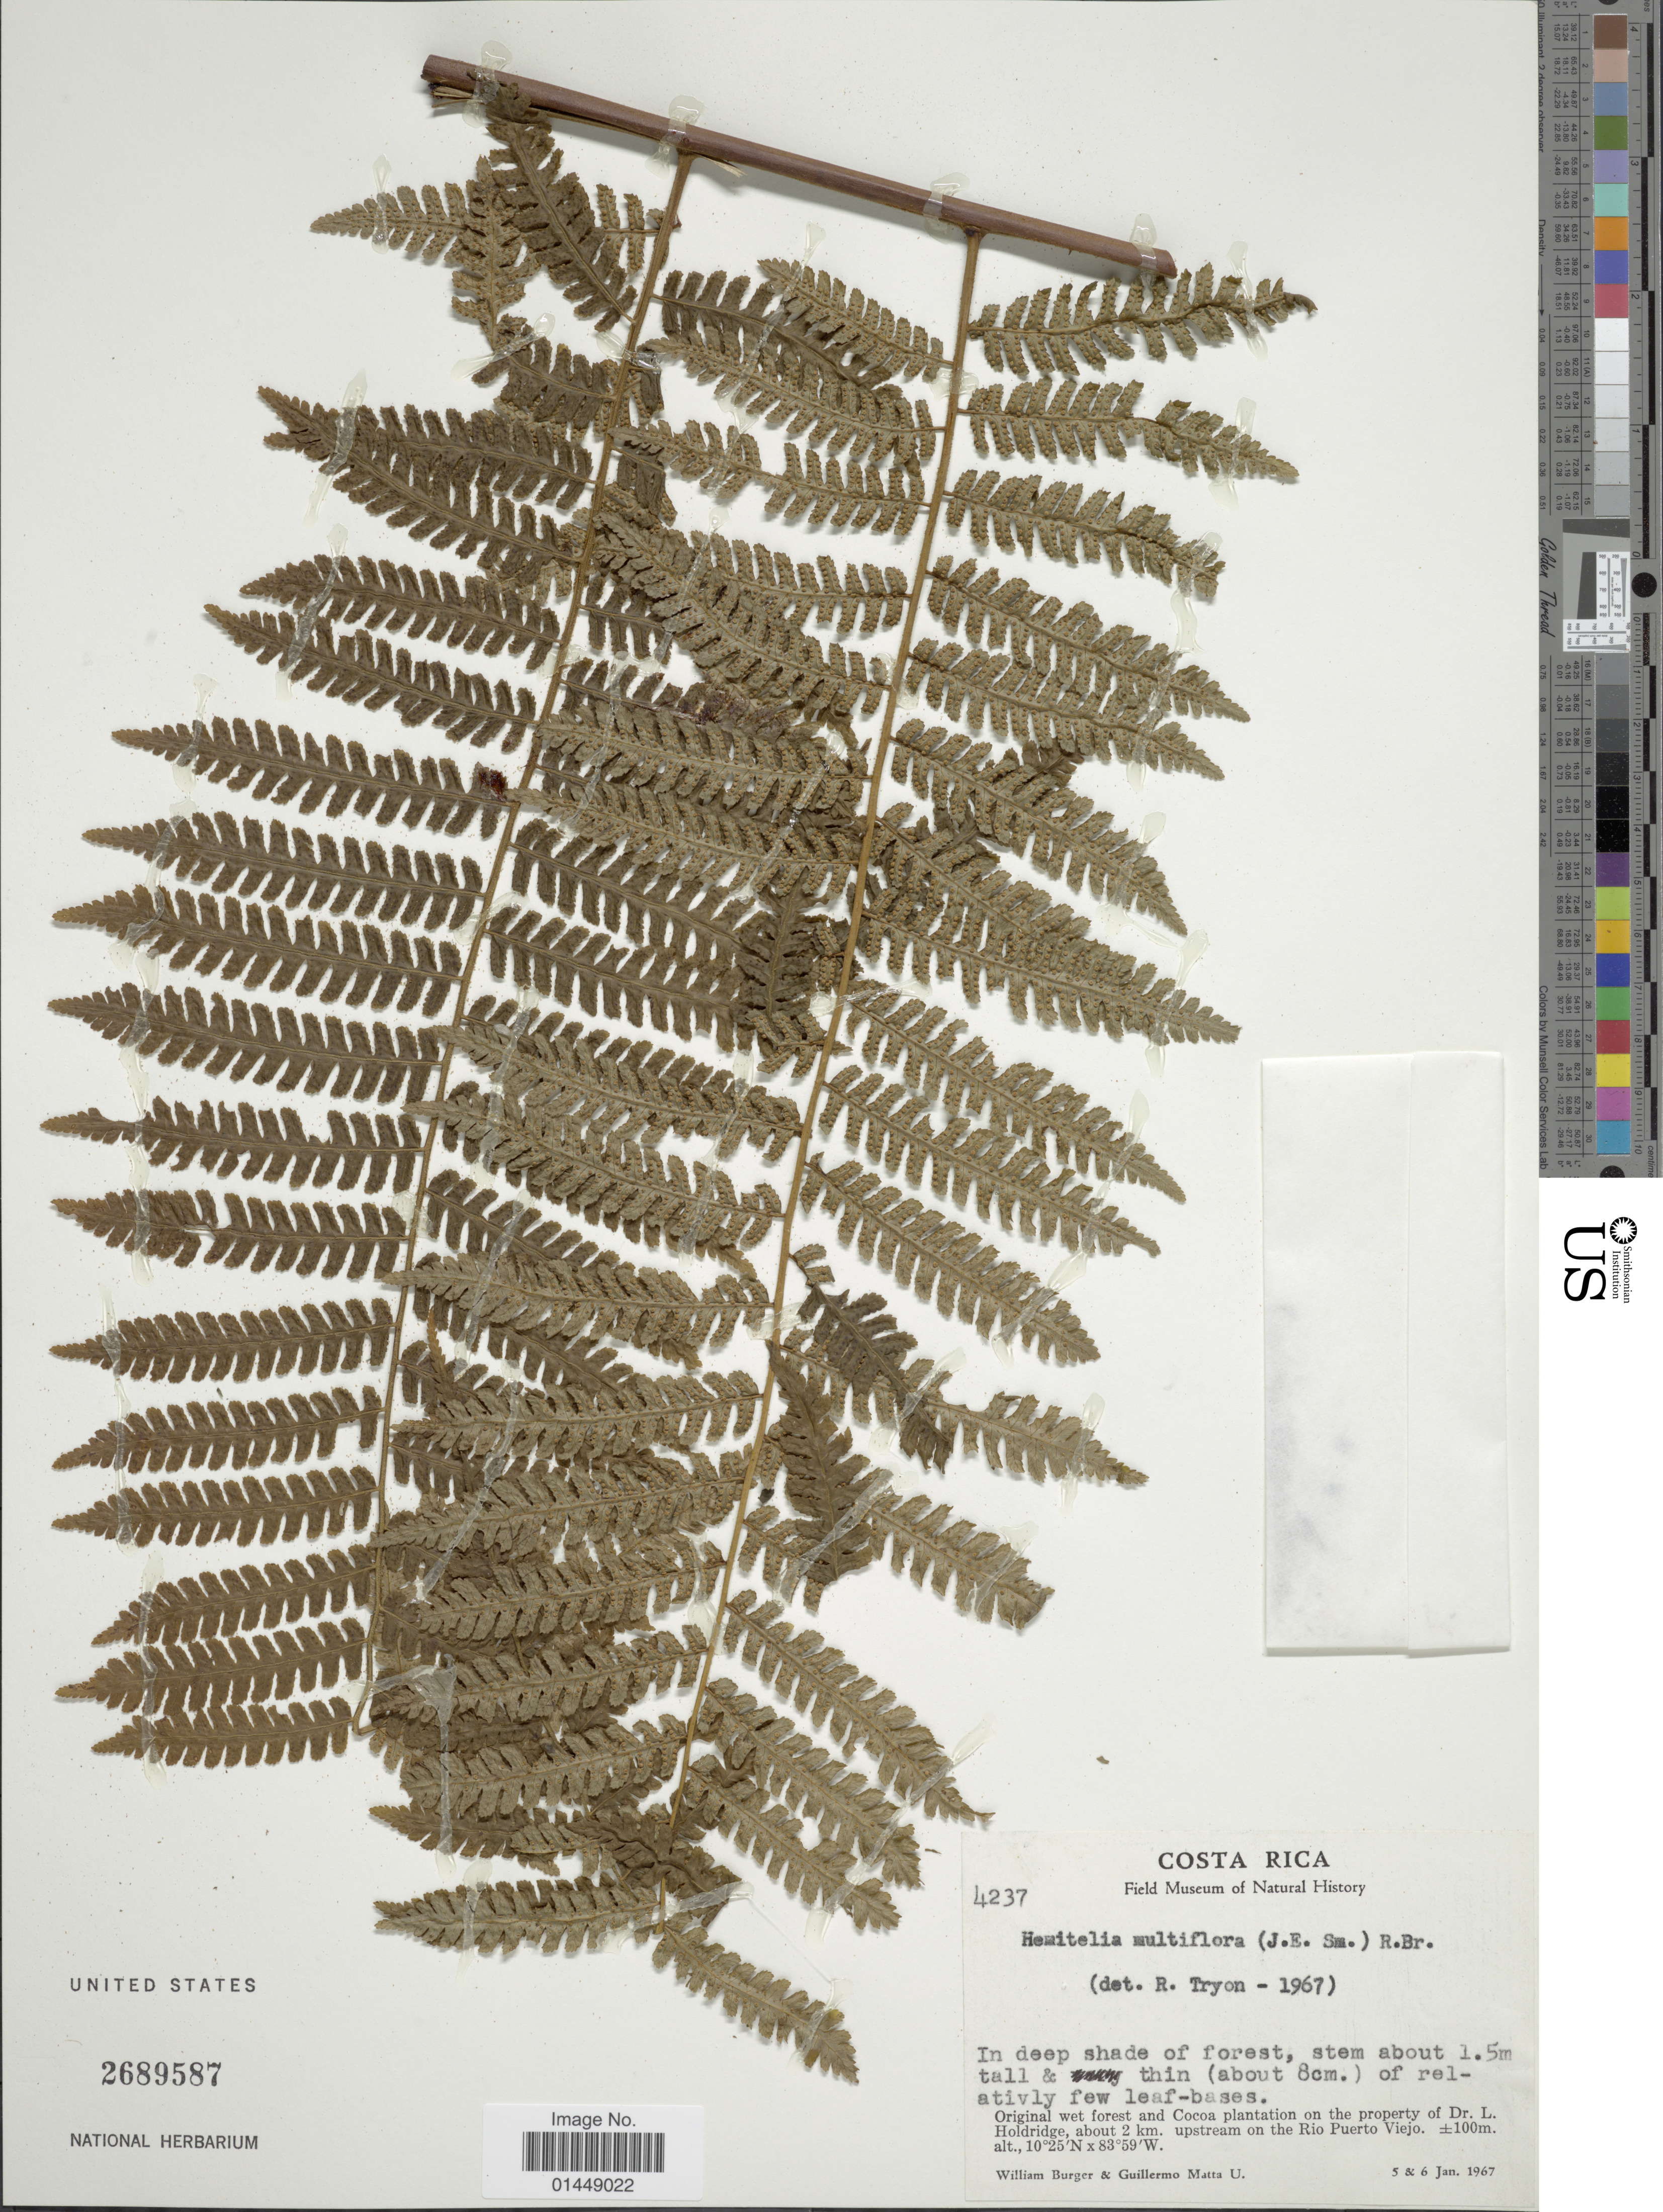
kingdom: Plantae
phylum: Tracheophyta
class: Polypodiopsida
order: Cyatheales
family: Cyatheaceae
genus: Cyathea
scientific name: Cyathea multiflora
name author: Sm.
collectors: W. Burger & G. Matta U.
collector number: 4237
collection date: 1967-01-05/1967-01-06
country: Costa Rica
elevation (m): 100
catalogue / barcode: US 2689587